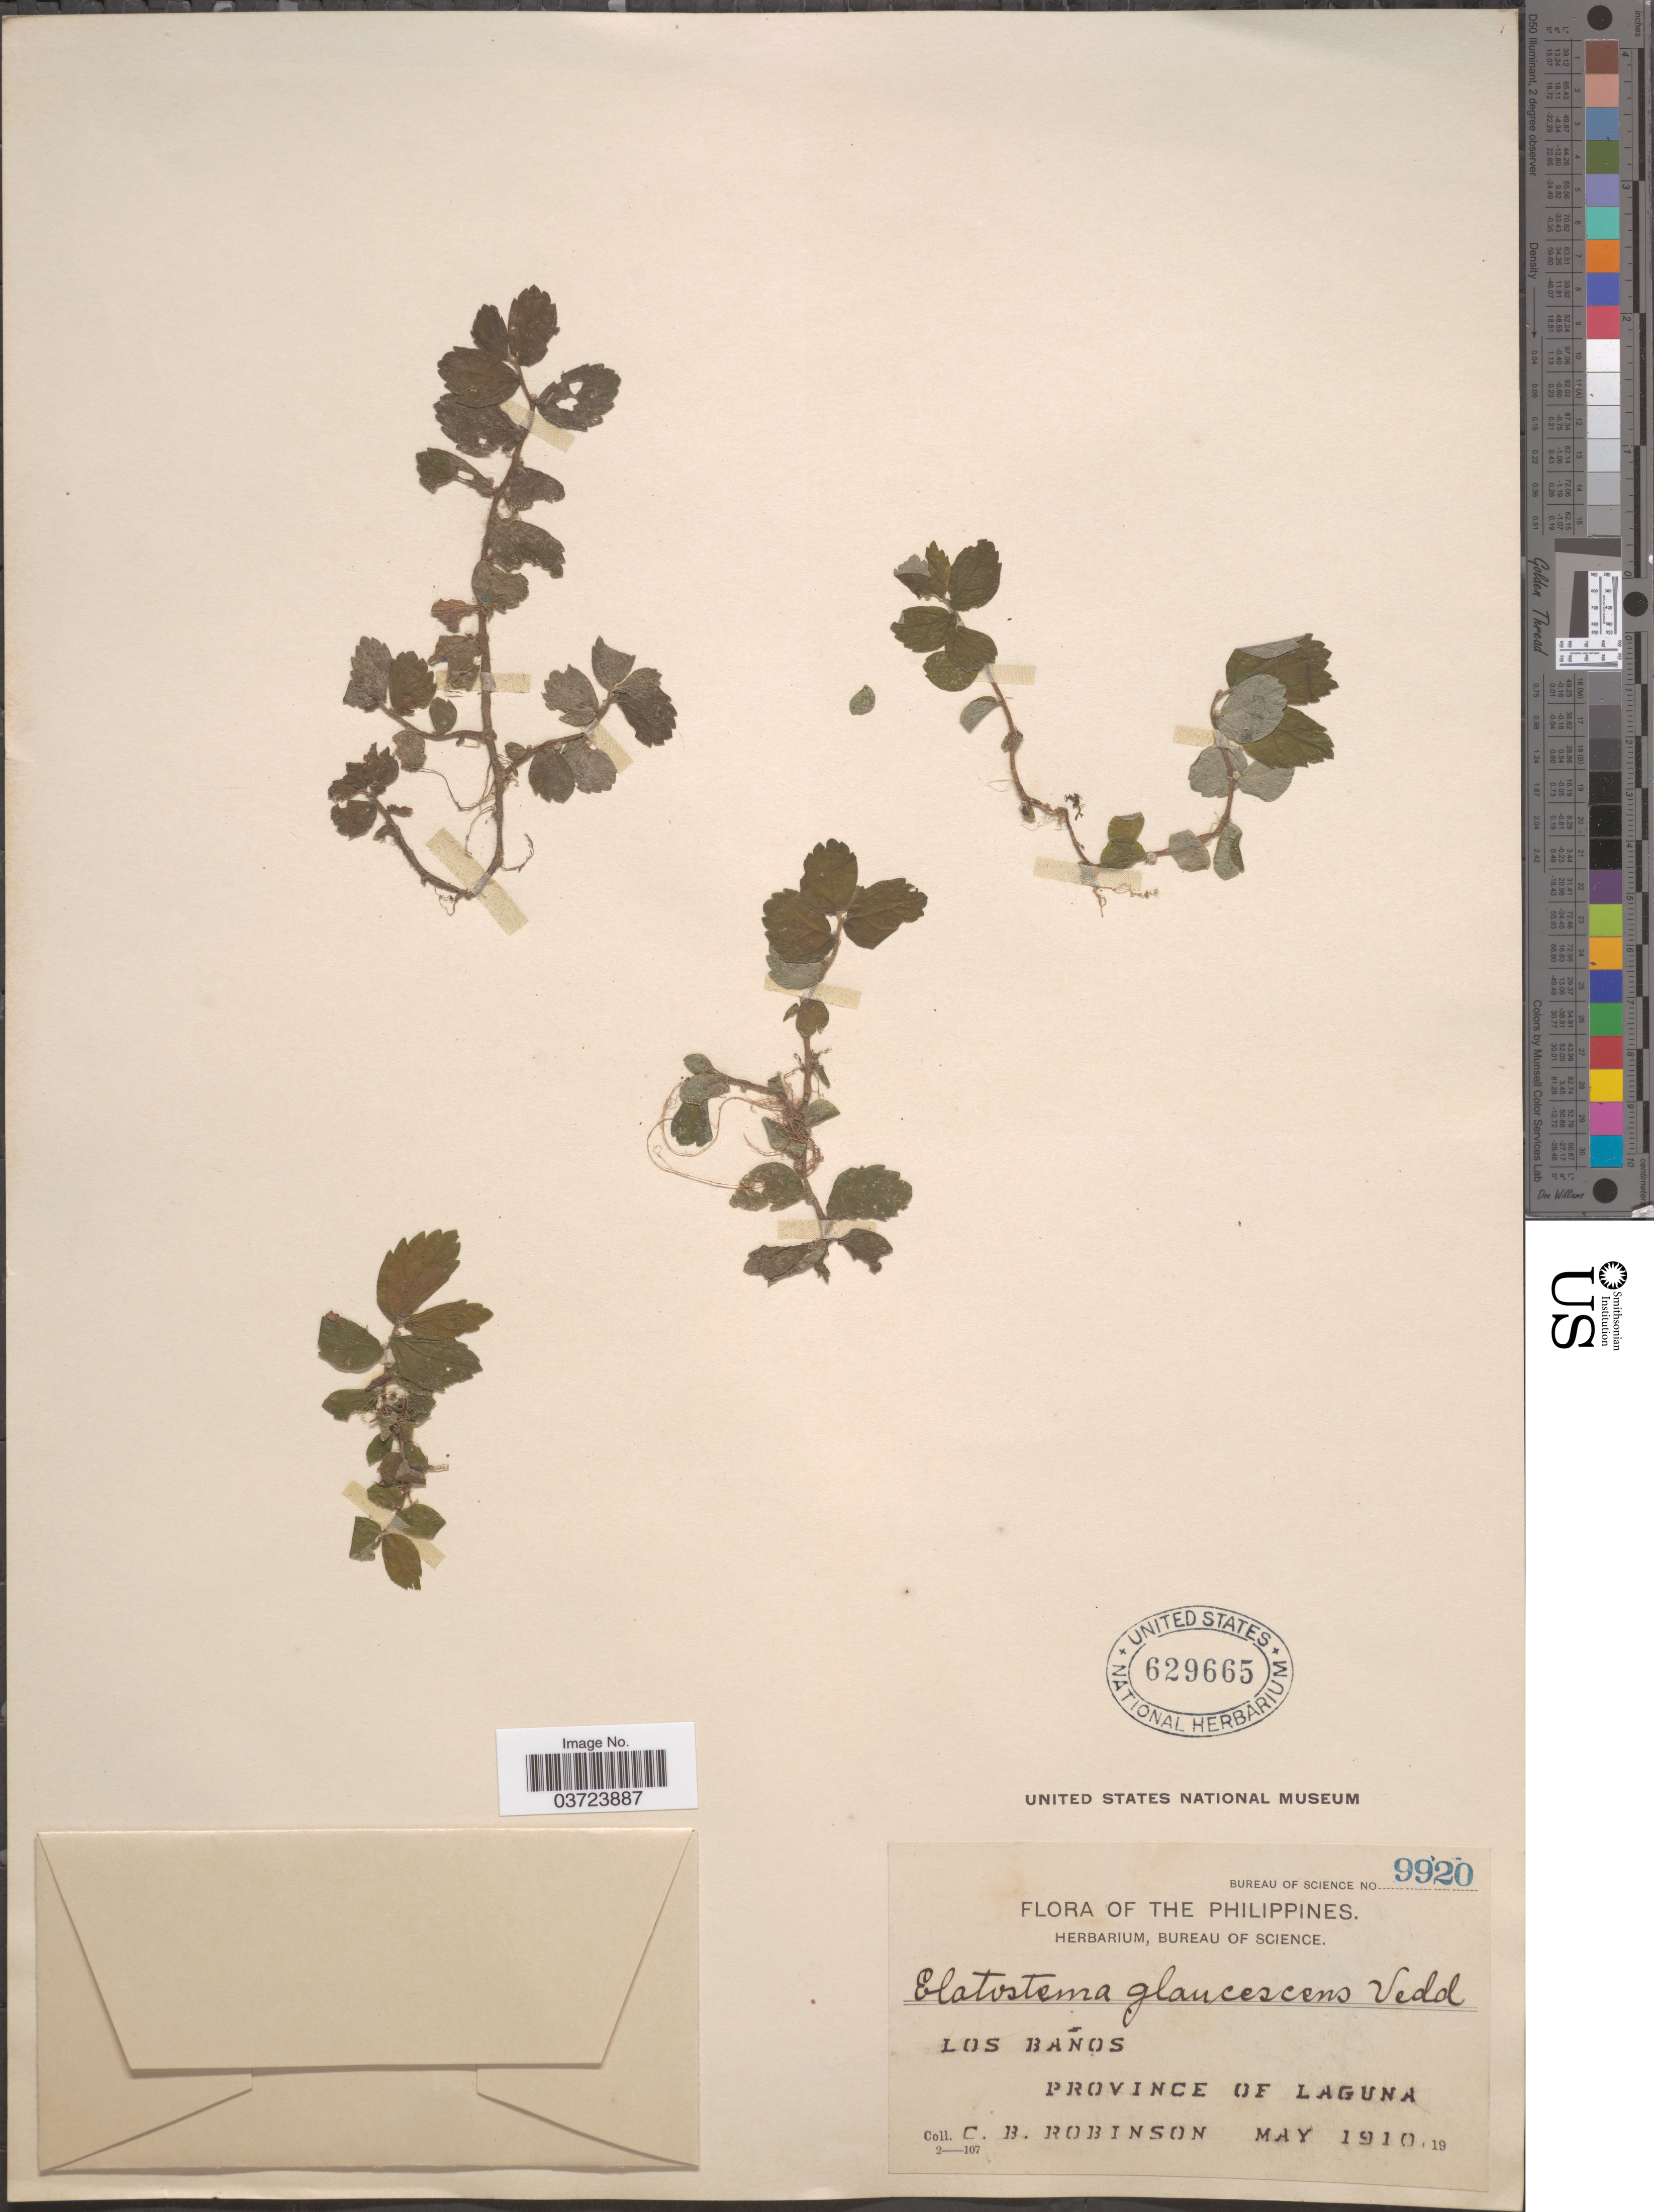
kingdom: Plantae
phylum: Tracheophyta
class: Magnoliopsida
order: Rosales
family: Urticaceae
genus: Elatostema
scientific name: Elatostema glaucescens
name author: Wedd.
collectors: C. Robinson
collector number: Bureau of Science 9920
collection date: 1910-05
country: Philippines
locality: Los Baños, Province of Laguna.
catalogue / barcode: US 629665